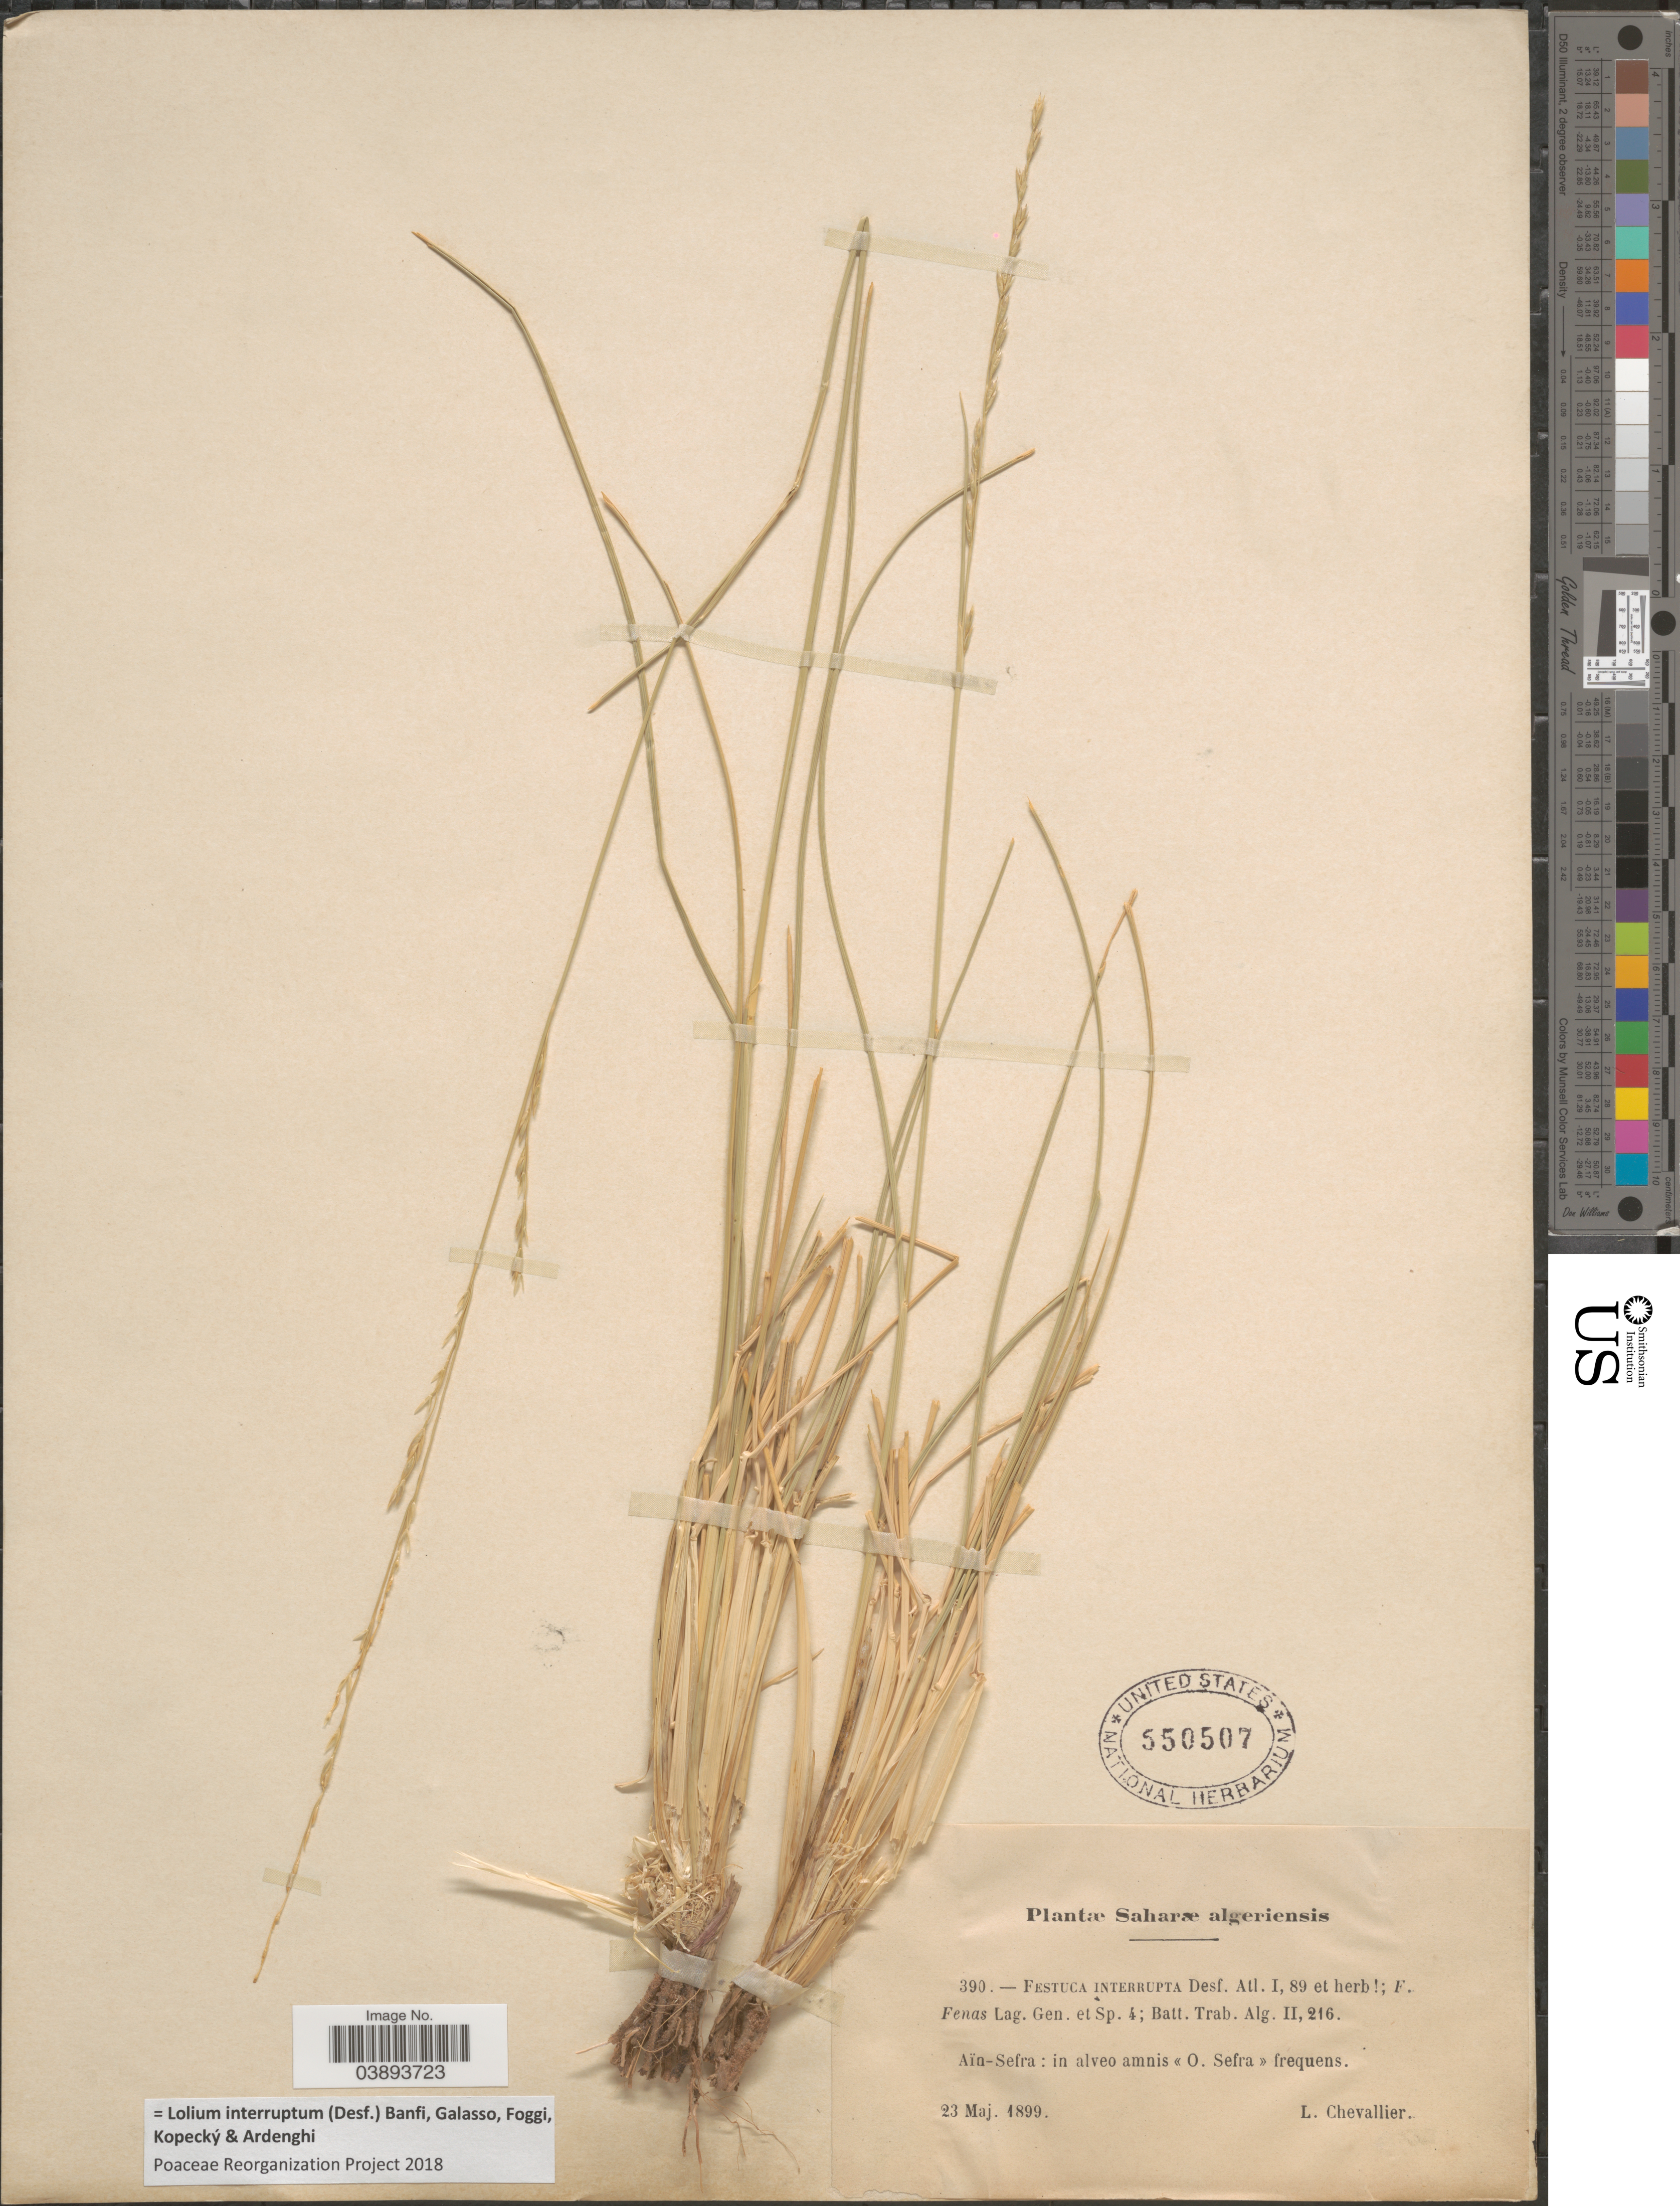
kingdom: Plantae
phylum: Tracheophyta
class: Liliopsida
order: Poales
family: Poaceae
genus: Lolium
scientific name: Lolium interruptum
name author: (Desf.) Banfi et al.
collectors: L. Chevalier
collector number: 390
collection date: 1899-05-23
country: Algeria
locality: Saharæ algeriensis. Aïn-Sefra: in alveo amnis«O. Sefra» frequens.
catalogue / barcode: US 550507